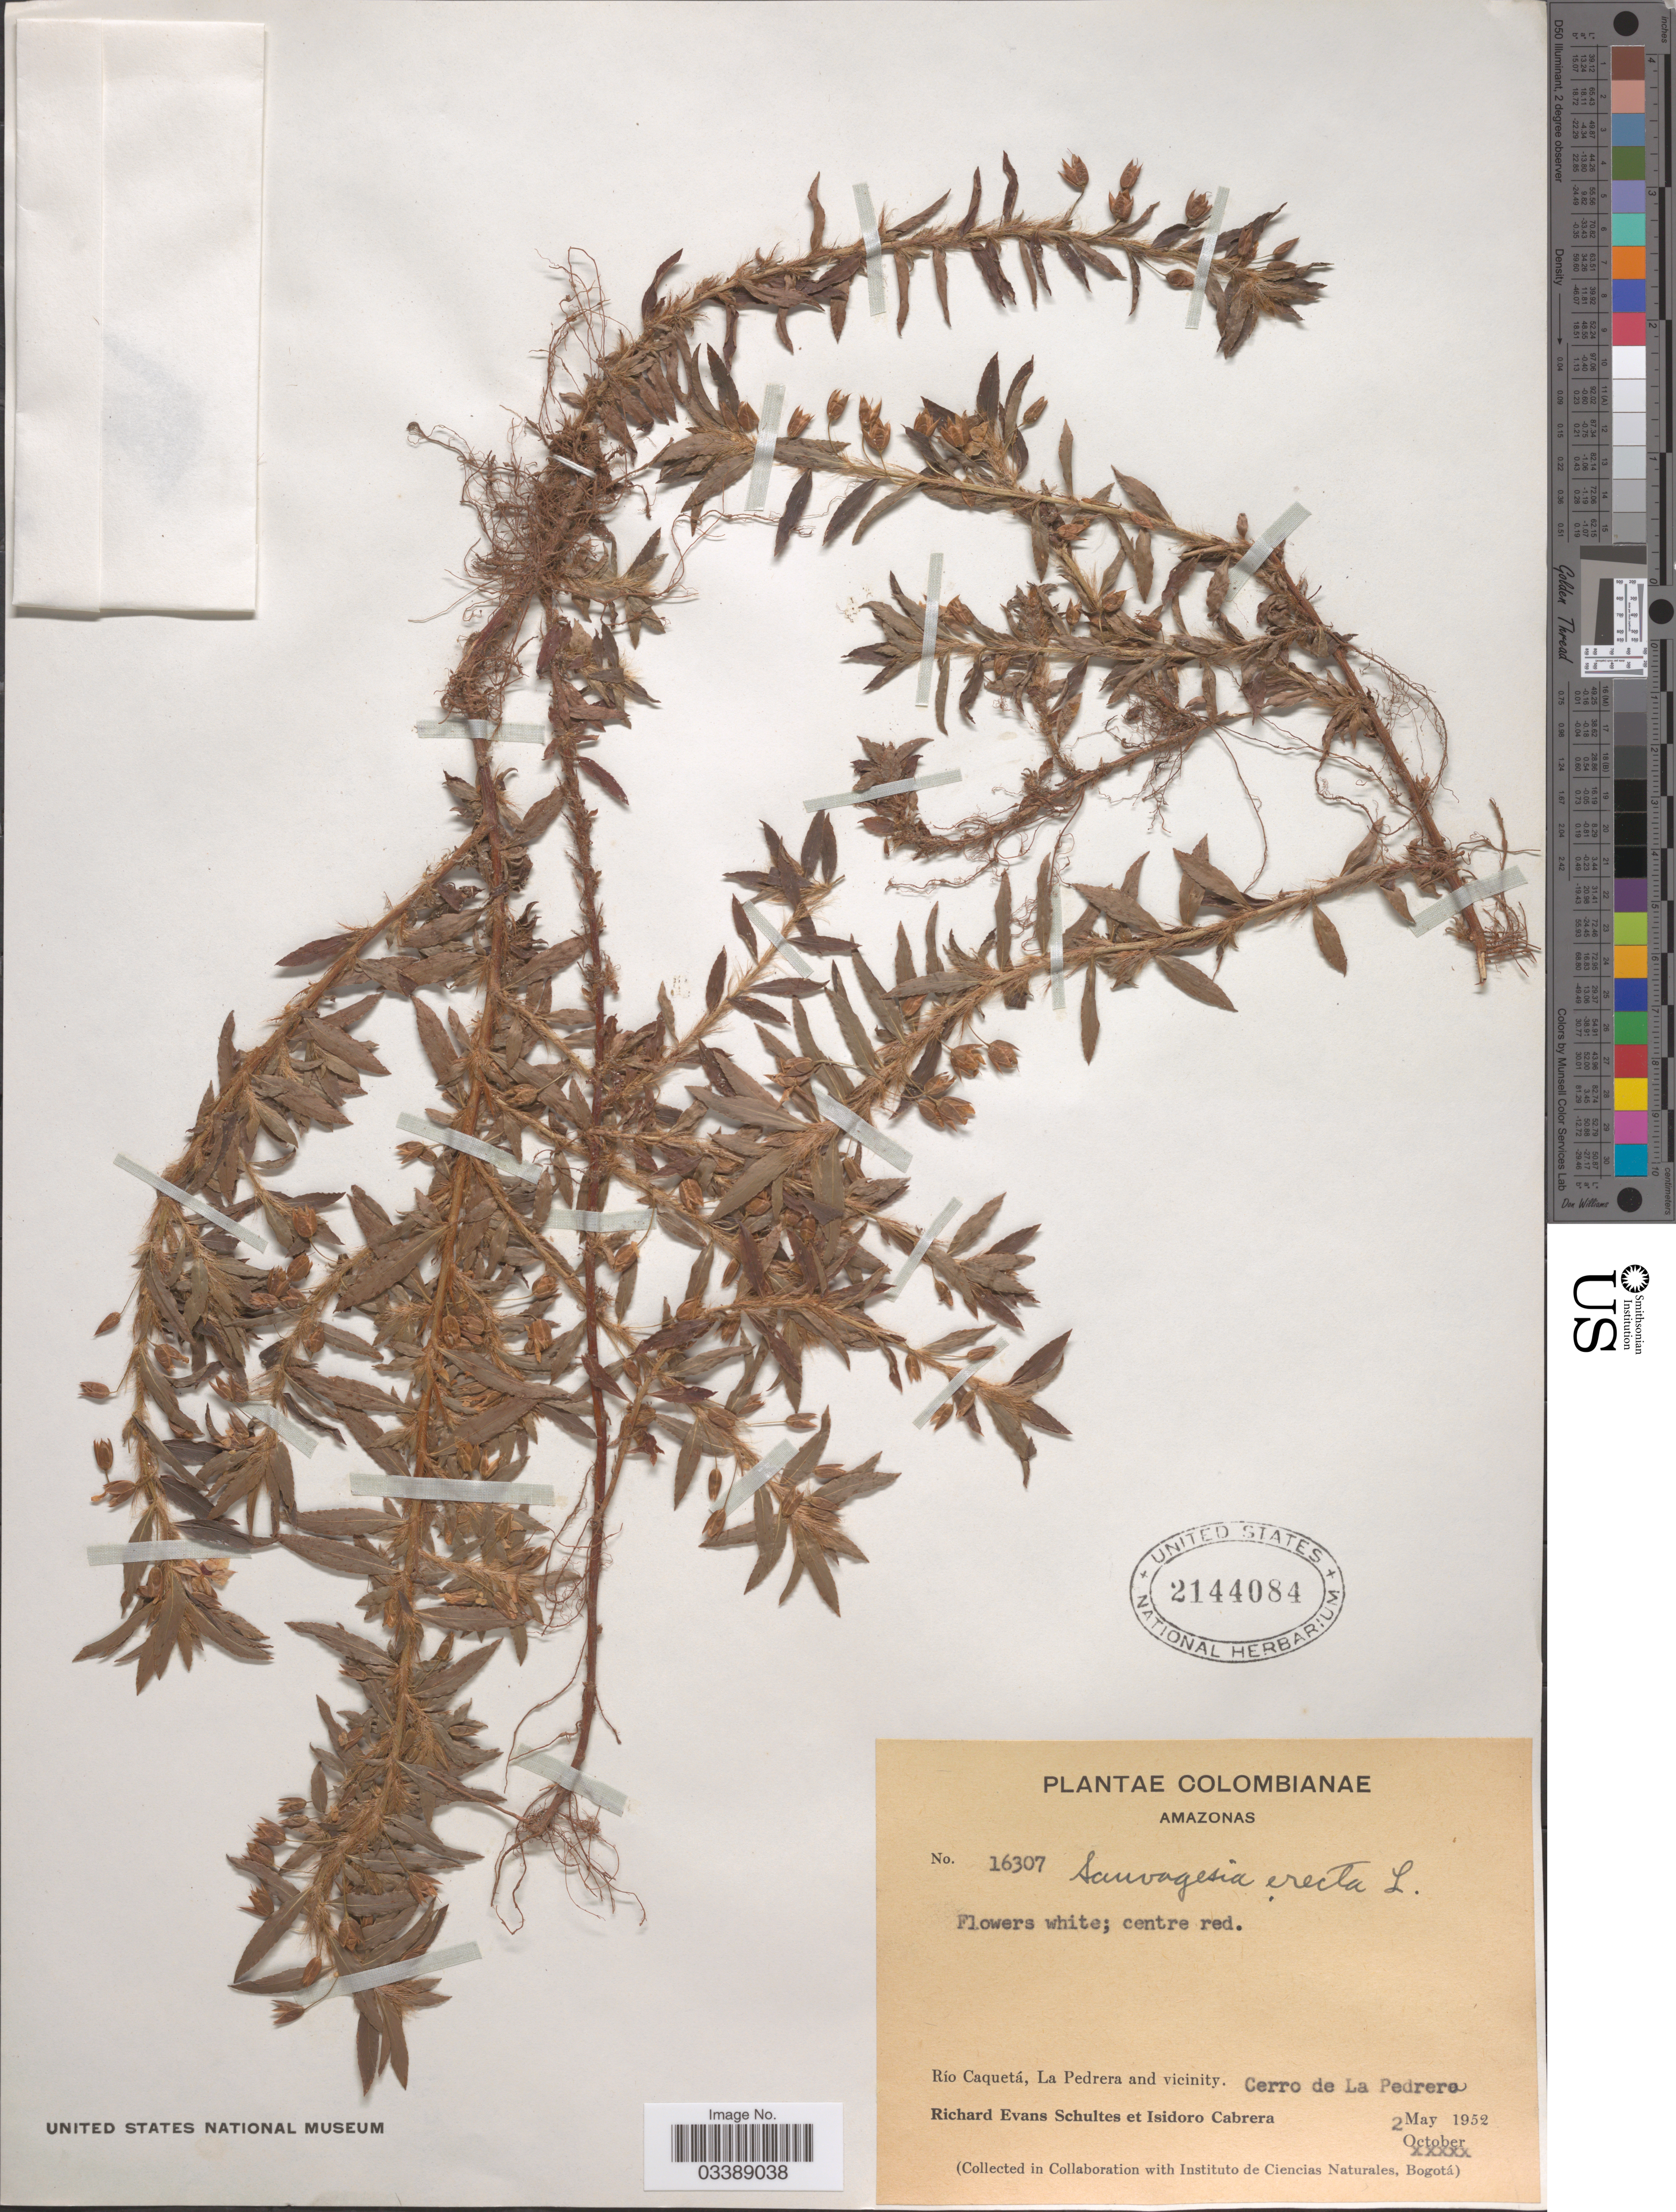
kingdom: Plantae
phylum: Tracheophyta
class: Magnoliopsida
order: Malpighiales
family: Ochnaceae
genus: Sauvagesia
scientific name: Sauvagesia erecta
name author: L.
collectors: R. E. Schultes & I. Cabrera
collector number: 16307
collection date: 1952-05-02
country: Colombia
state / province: Amazônas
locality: Río Caquetá, La Pedrera and vicinity. Cerro de La Pedrera.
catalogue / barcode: US 2144084